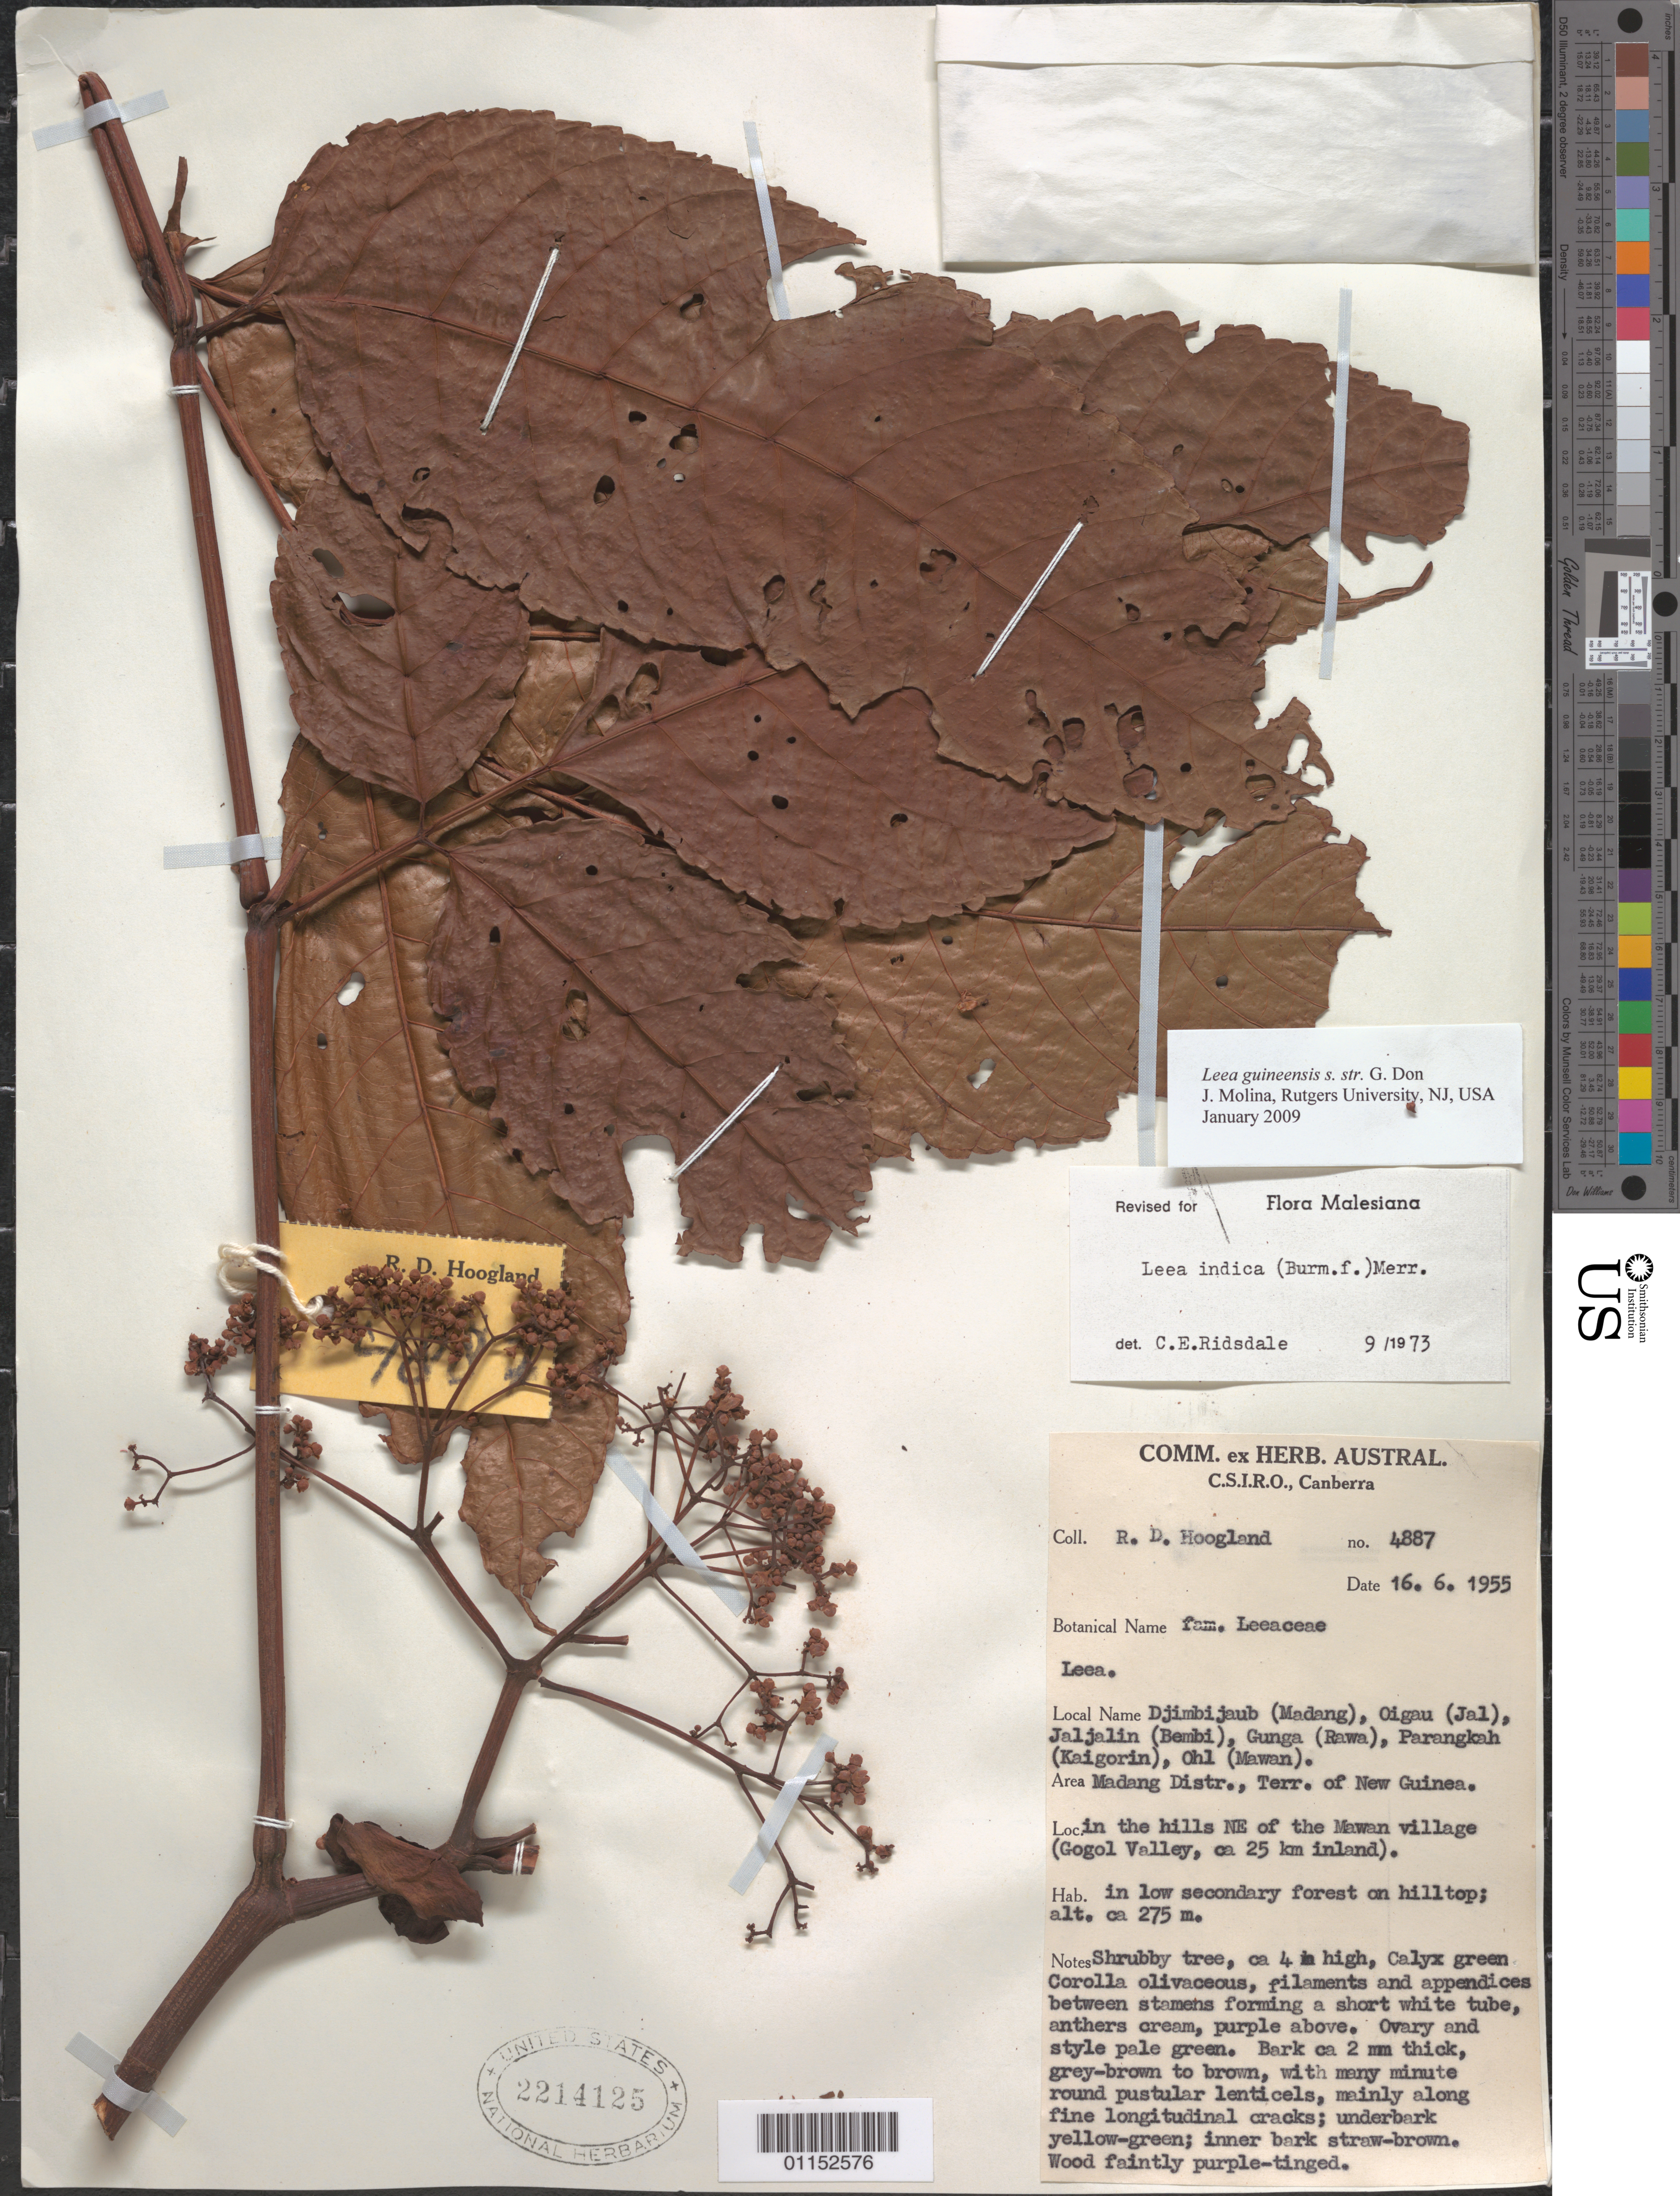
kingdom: Plantae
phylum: Tracheophyta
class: Magnoliopsida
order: Vitales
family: Vitaceae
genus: Leea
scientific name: Leea guineensis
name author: G. Don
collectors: R. D. Hoogland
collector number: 4887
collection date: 1955-06-16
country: Papua New Guinea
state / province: Madang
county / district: Madang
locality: NE of the Mawan village, Gogol Valley, ca 25 km inland.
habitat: Shrubby tree in low secondary forest on hill top.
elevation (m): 275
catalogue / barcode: US 2214125